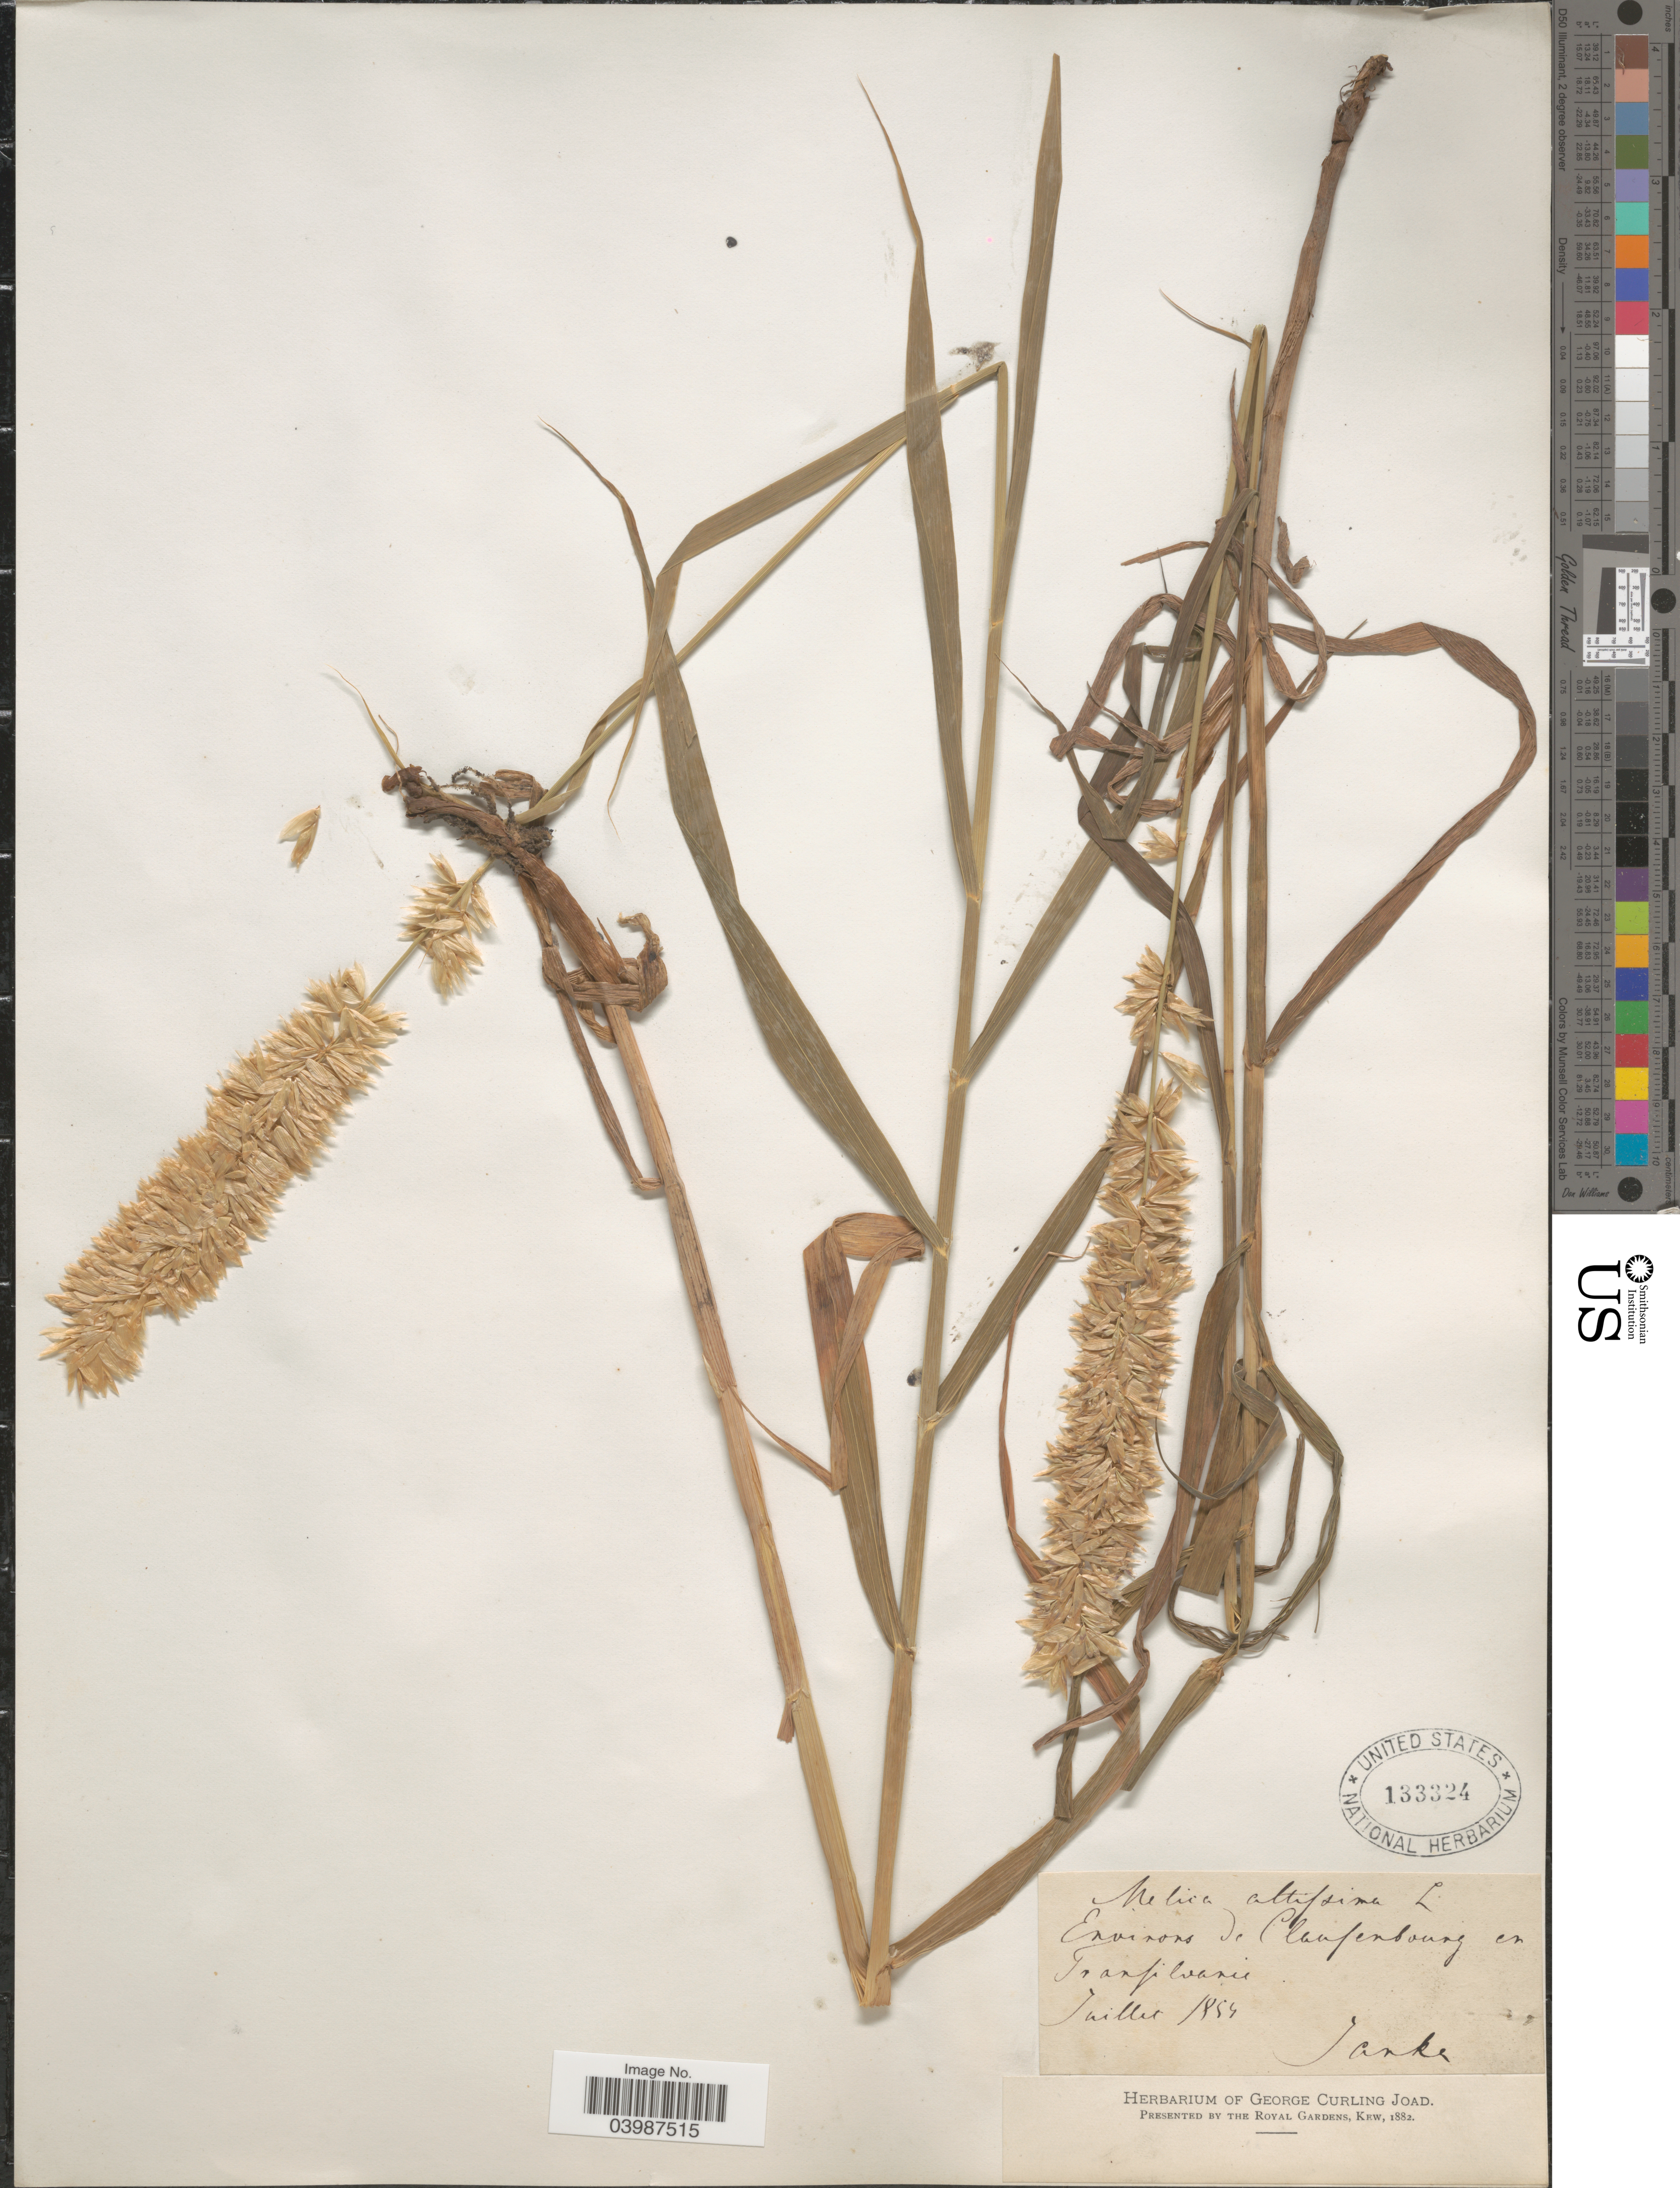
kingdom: Plantae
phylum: Tracheophyta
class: Liliopsida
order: Poales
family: Poaceae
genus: Melica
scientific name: Melica altissima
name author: L.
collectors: V. Janka von Bulcs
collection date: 1854-07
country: Romania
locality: Environs de Clansenbourg en Transilvanie.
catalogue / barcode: US 133324